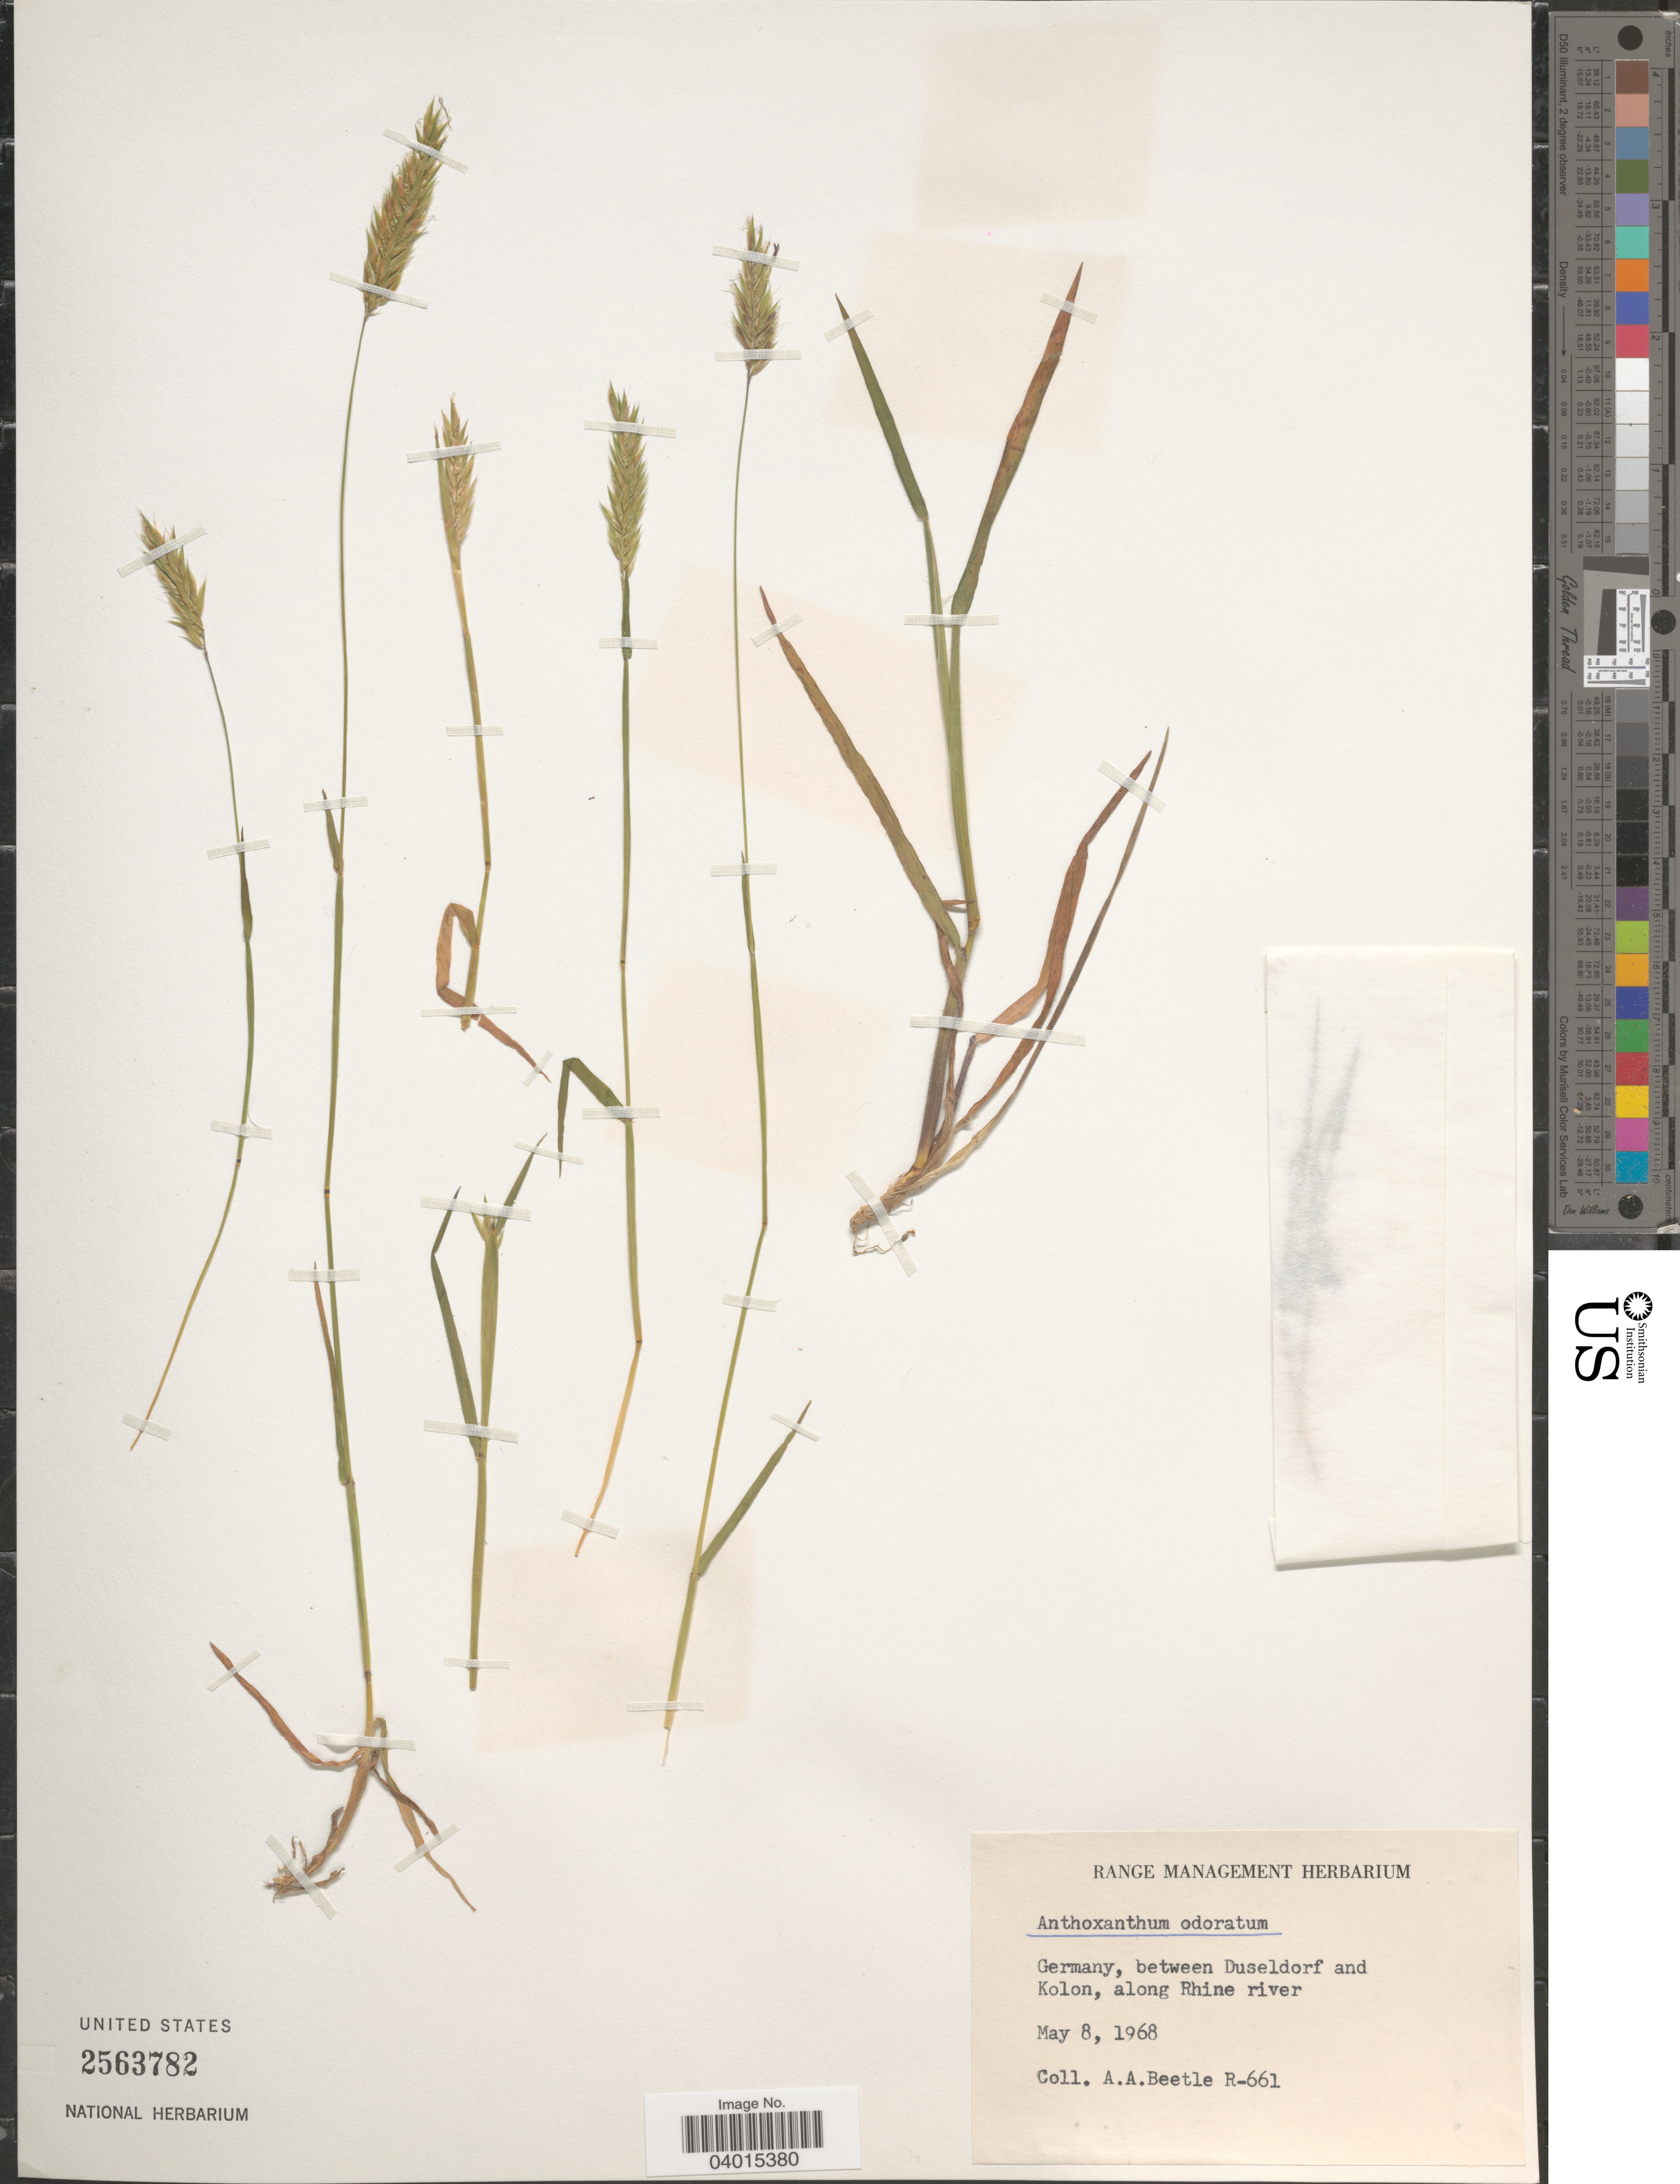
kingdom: Plantae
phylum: Tracheophyta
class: Liliopsida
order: Poales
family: Poaceae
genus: Anthoxanthum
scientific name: Anthoxanthum odoratum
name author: L.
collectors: A. A. Beetle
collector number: R-661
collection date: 1968-05-08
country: Germany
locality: Between Duseldorf and Kolon, along Rhine river.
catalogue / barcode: US 2563782